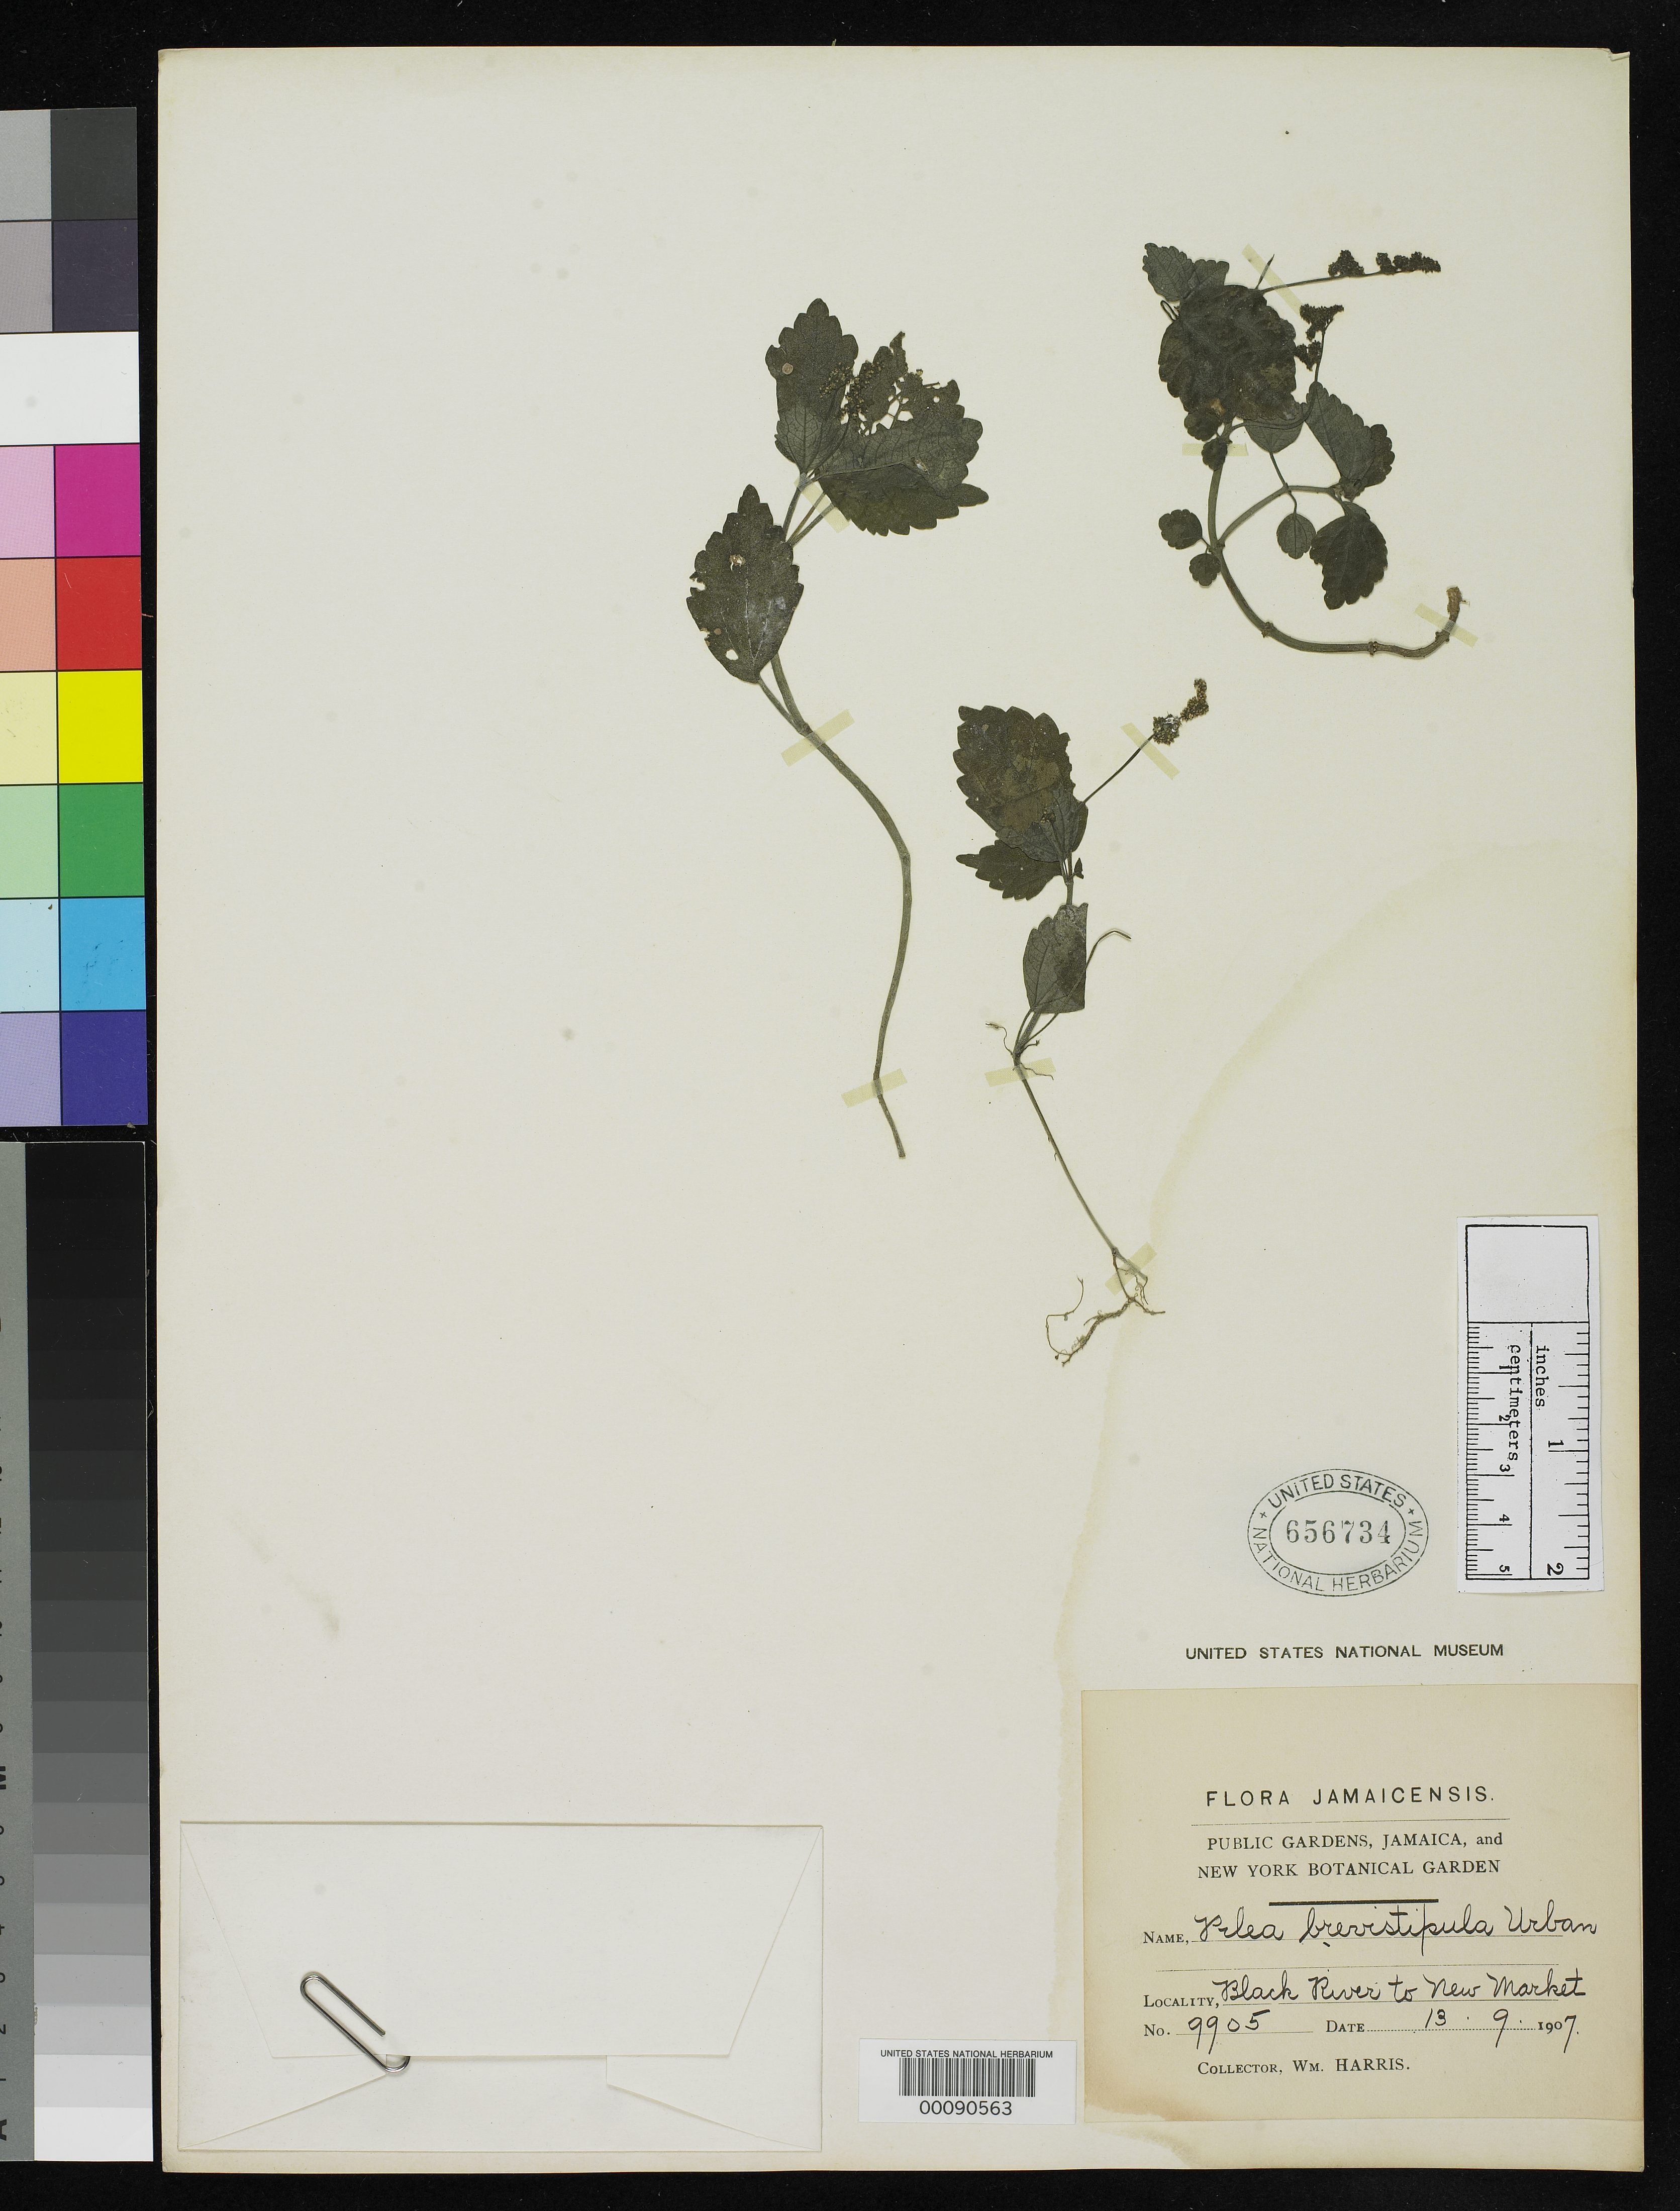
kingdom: Plantae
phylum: Tracheophyta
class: Magnoliopsida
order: Rosales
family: Urticaceae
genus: Pilea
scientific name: Pilea brevistipula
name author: Urb.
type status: Isotype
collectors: W. H. Harris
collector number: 9905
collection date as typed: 13 Sep 1907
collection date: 1907-09-13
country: Jamaica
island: Greater Antilles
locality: Black River et New Market.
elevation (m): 50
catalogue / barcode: US 656734